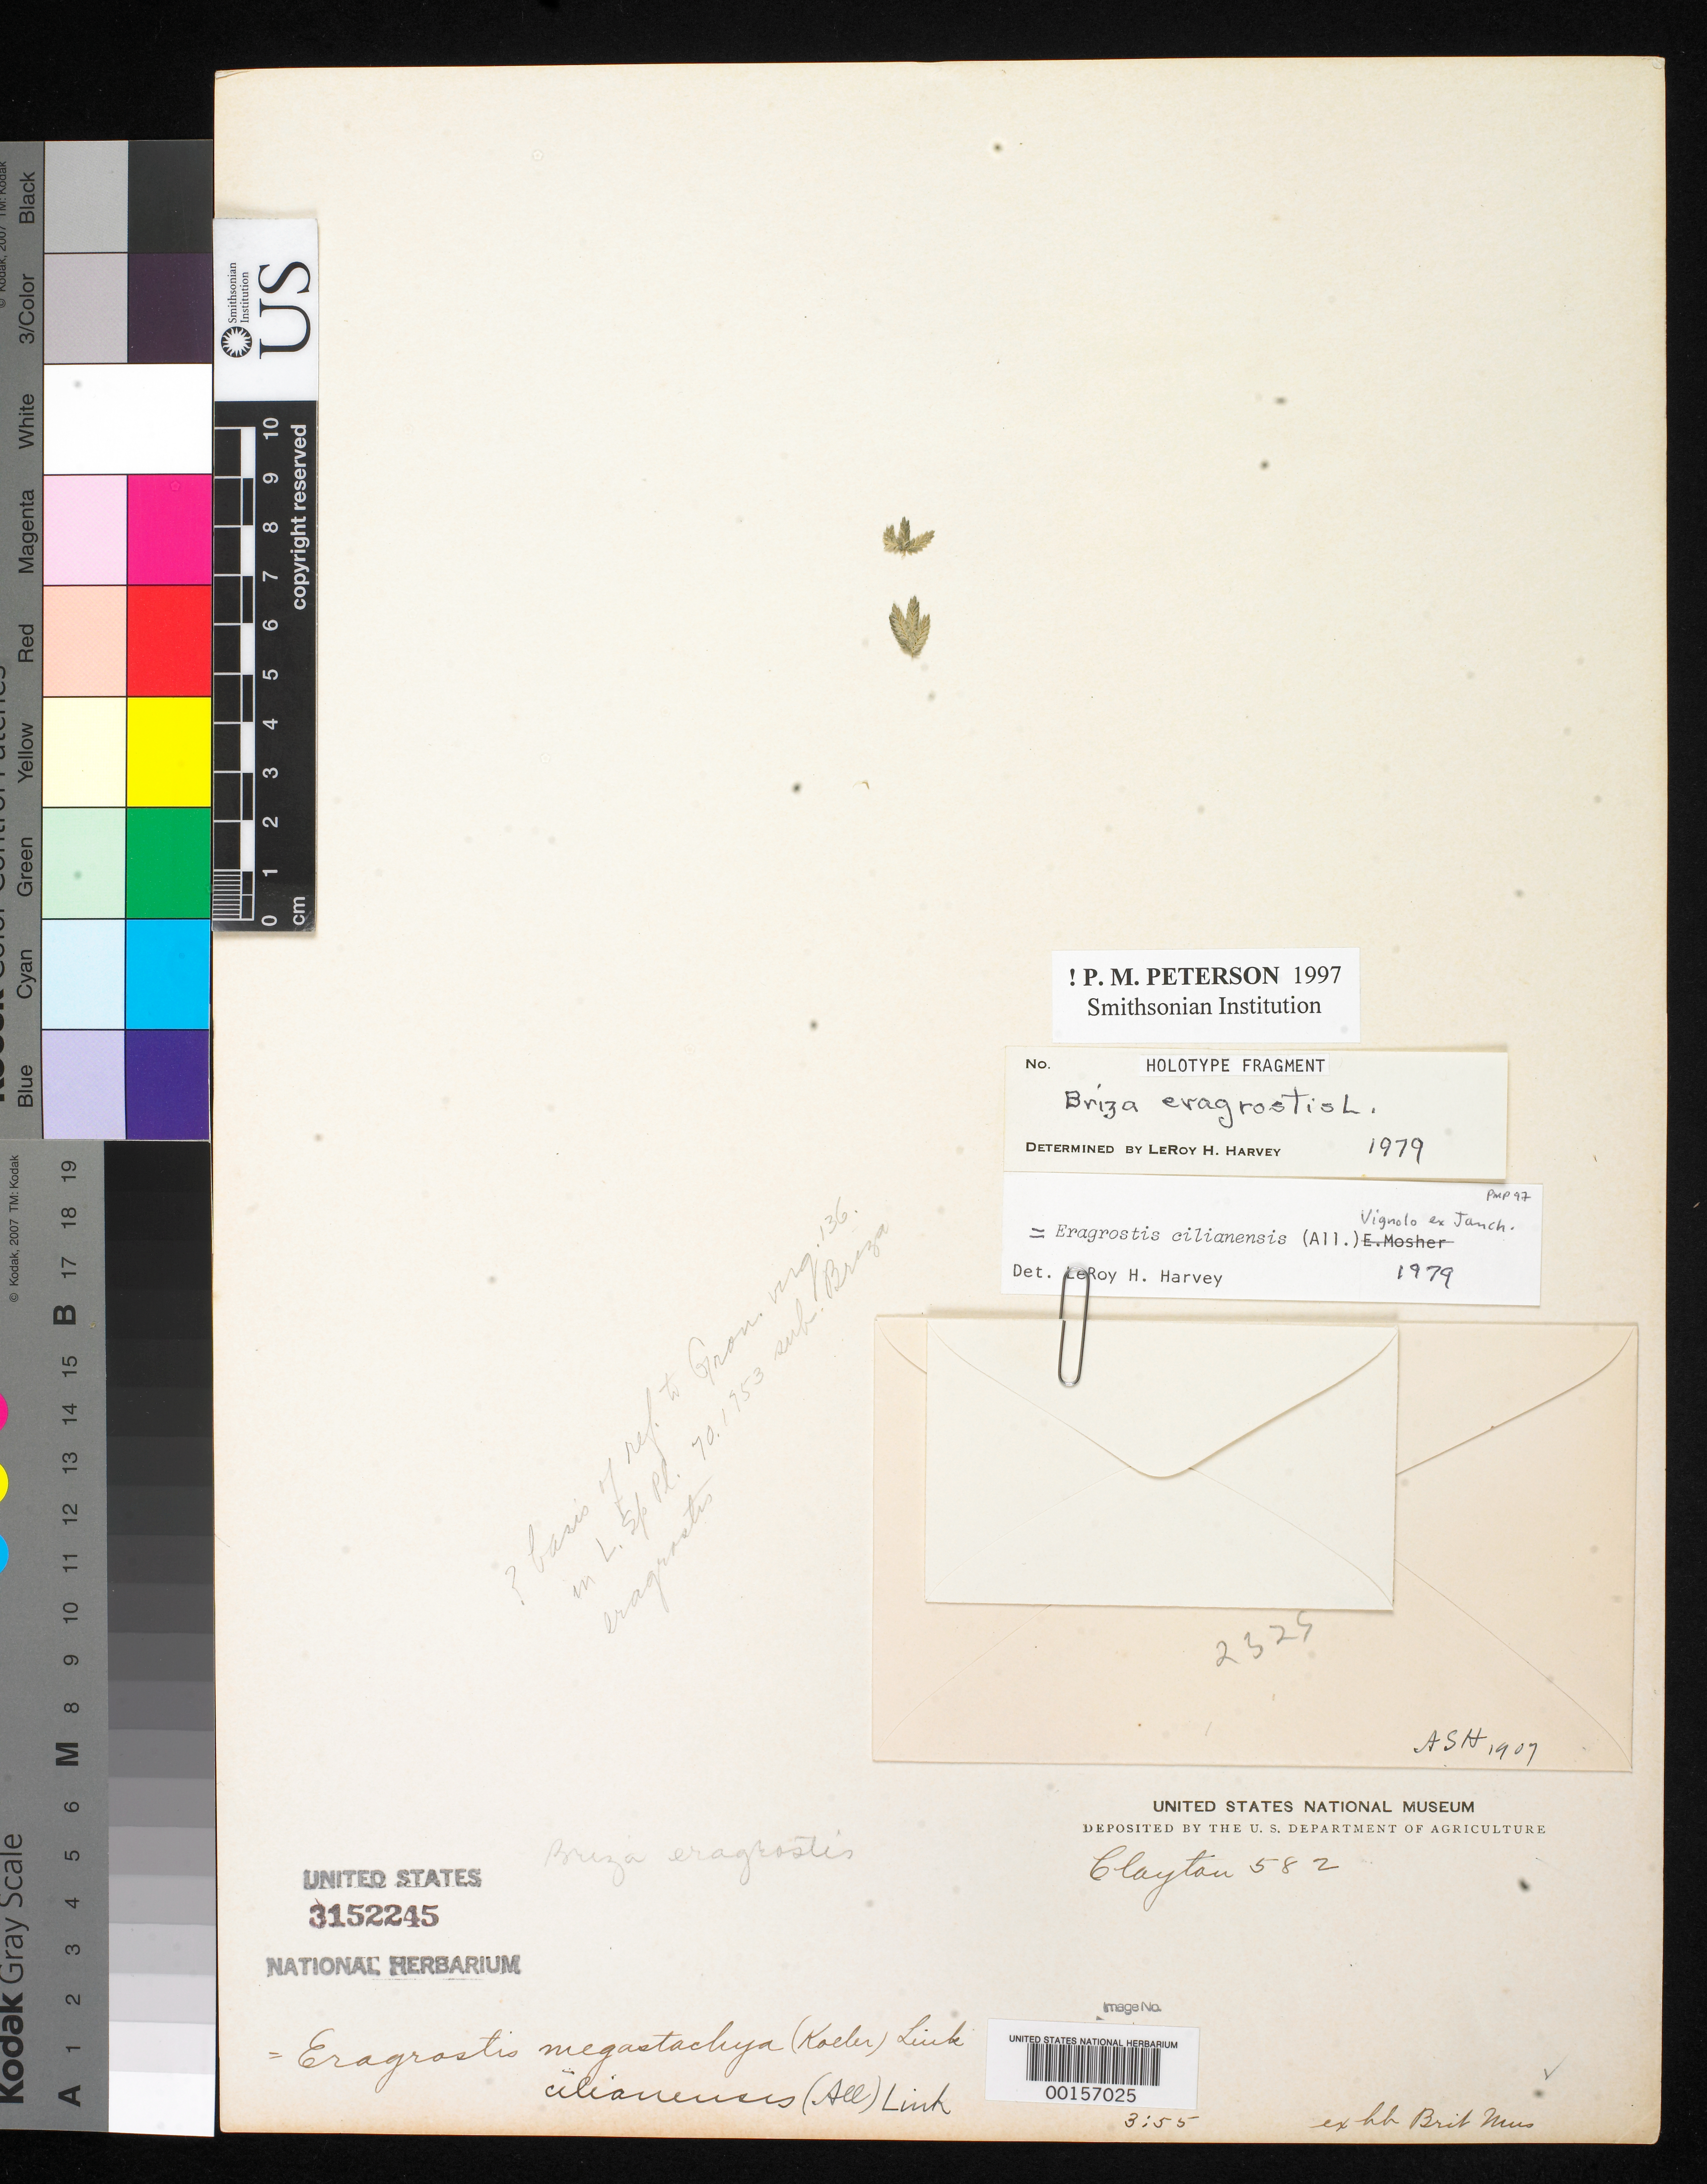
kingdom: Plantae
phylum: Tracheophyta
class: Liliopsida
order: Poales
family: Poaceae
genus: Briza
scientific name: Briza eragrostis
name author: L.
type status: Type Fragment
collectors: J. Clayton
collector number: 582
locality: Europa australi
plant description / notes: Fragmentary material of type specimen ex herb. British Museum (BM). Contains infl. fragments.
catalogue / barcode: US 3152245